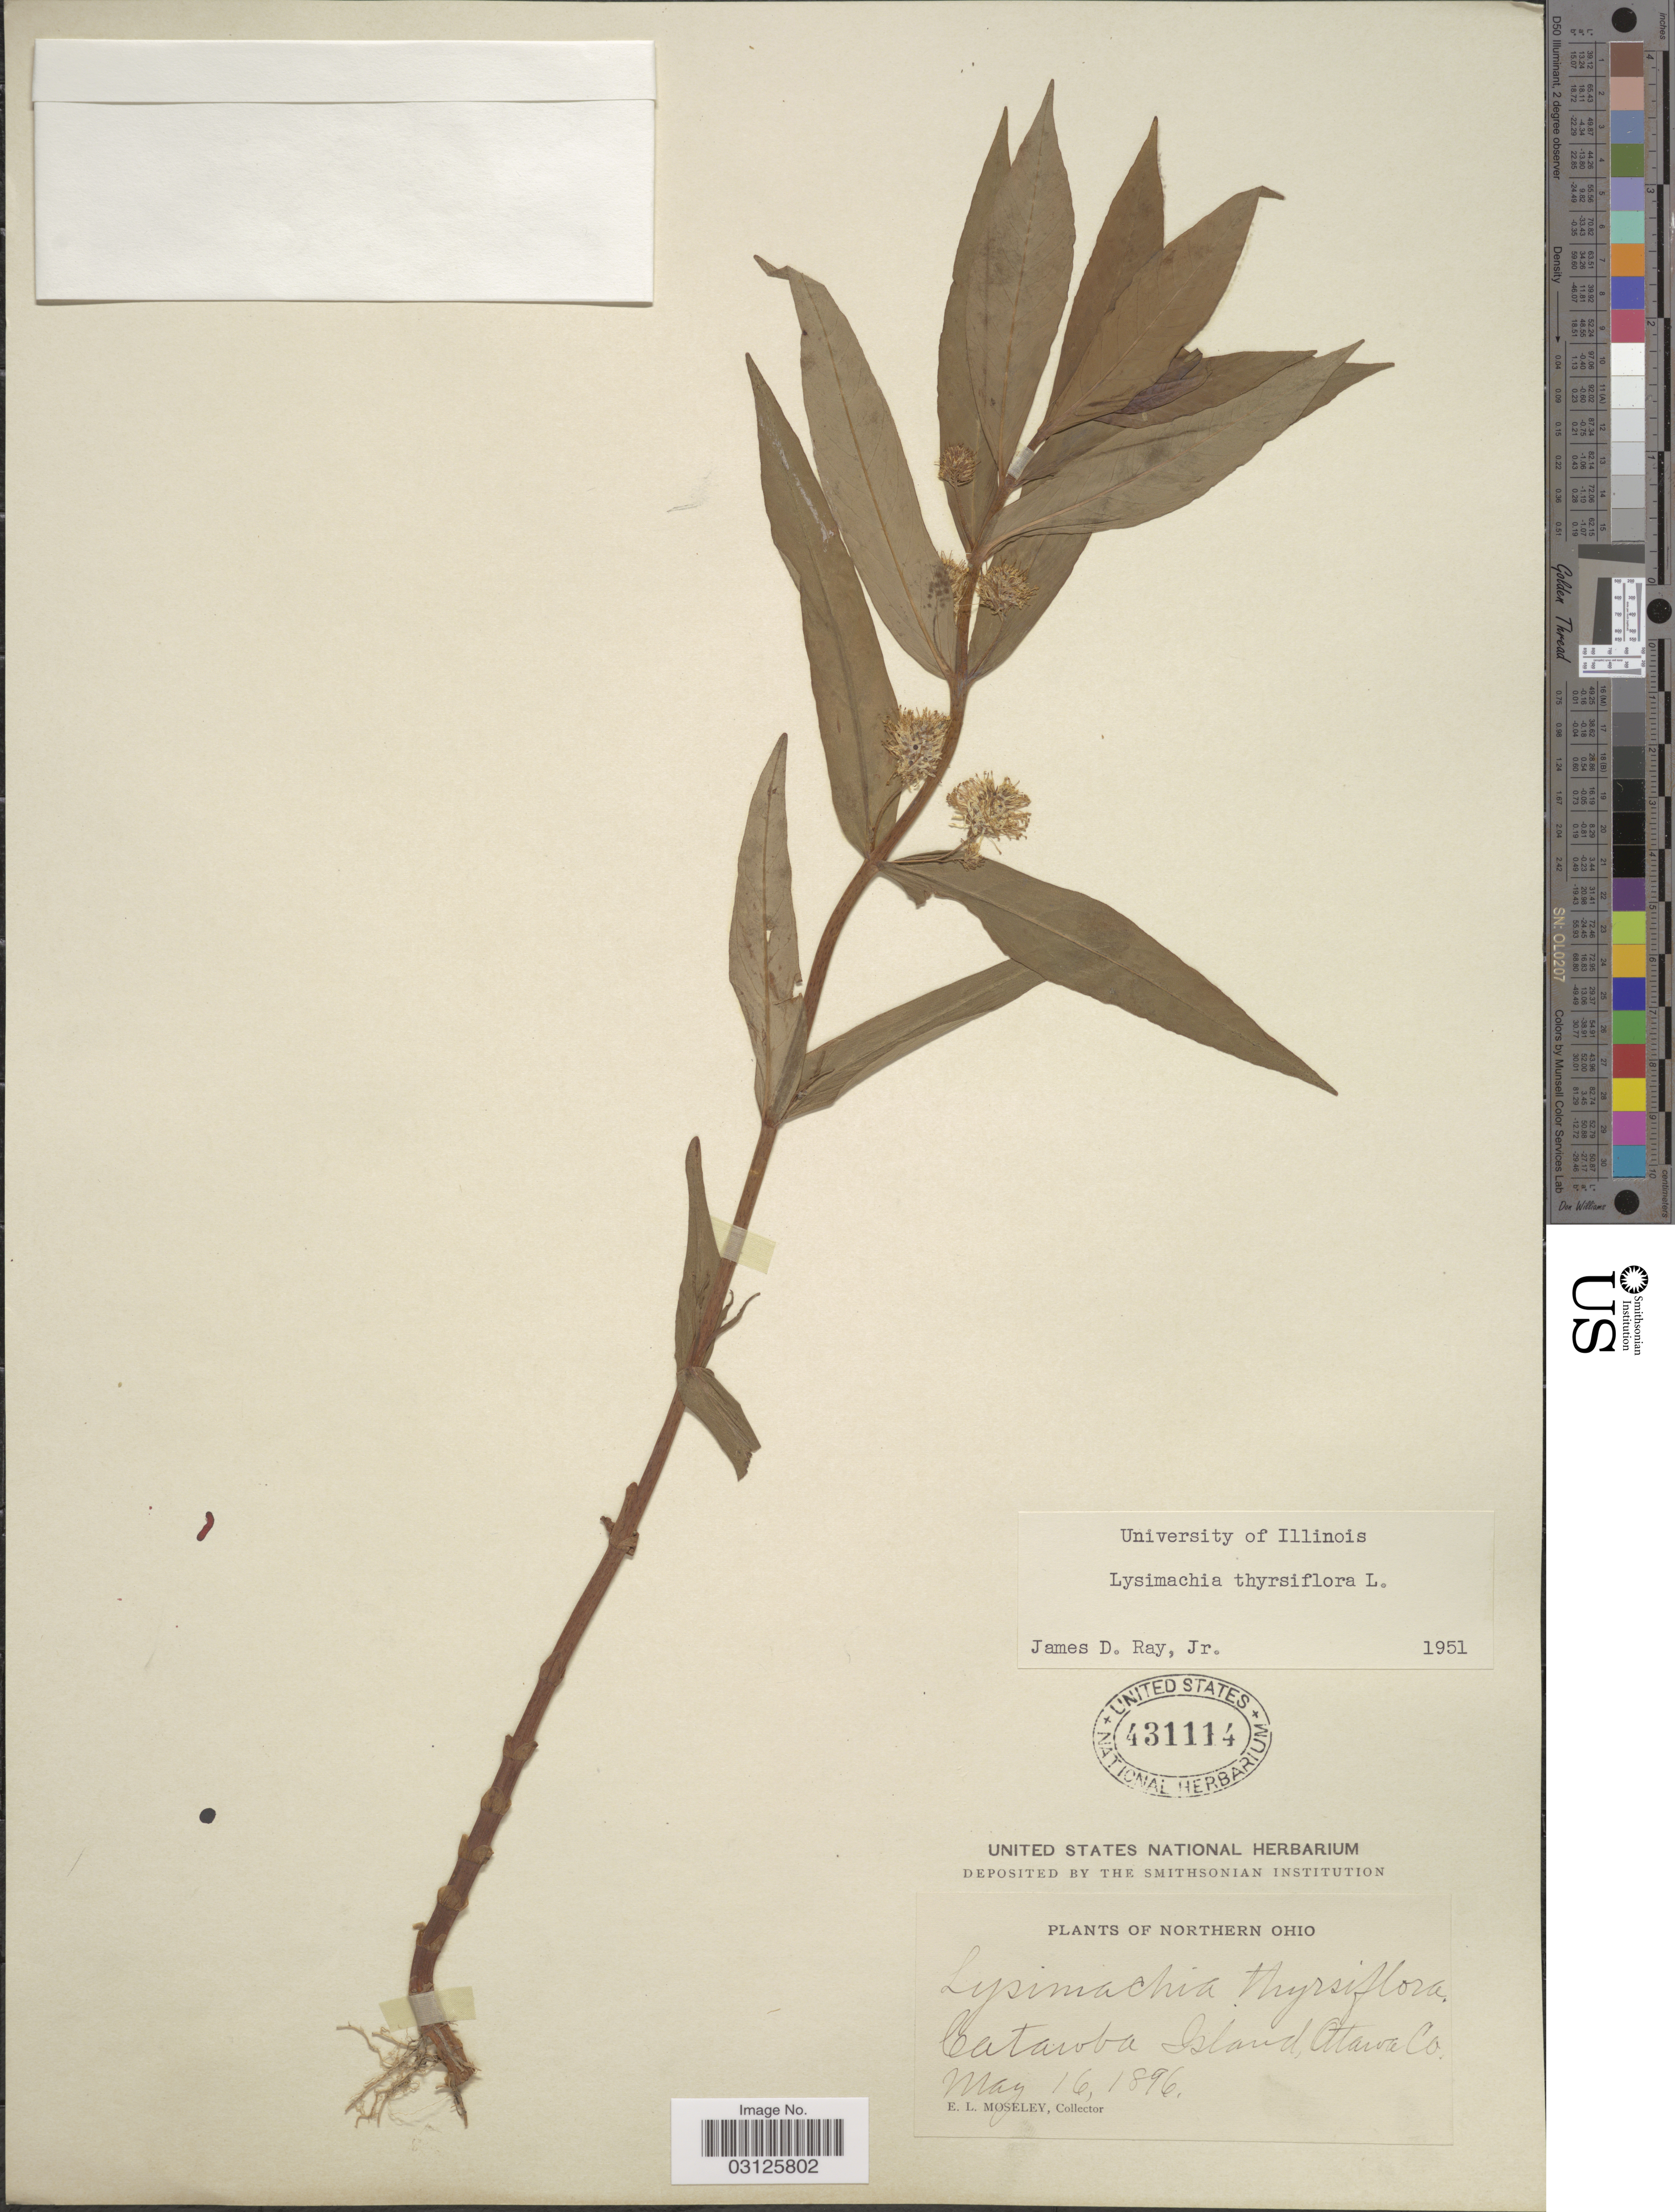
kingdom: Plantae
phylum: Tracheophyta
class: Magnoliopsida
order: Ericales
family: Primulaceae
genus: Lysimachia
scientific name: Lysimachia thyrsiflora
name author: L.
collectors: E. Moseley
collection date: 1896-05-16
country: United States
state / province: Ohio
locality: Northern Ohio. Catawba Island, Ottawa Co.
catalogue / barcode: US 431114